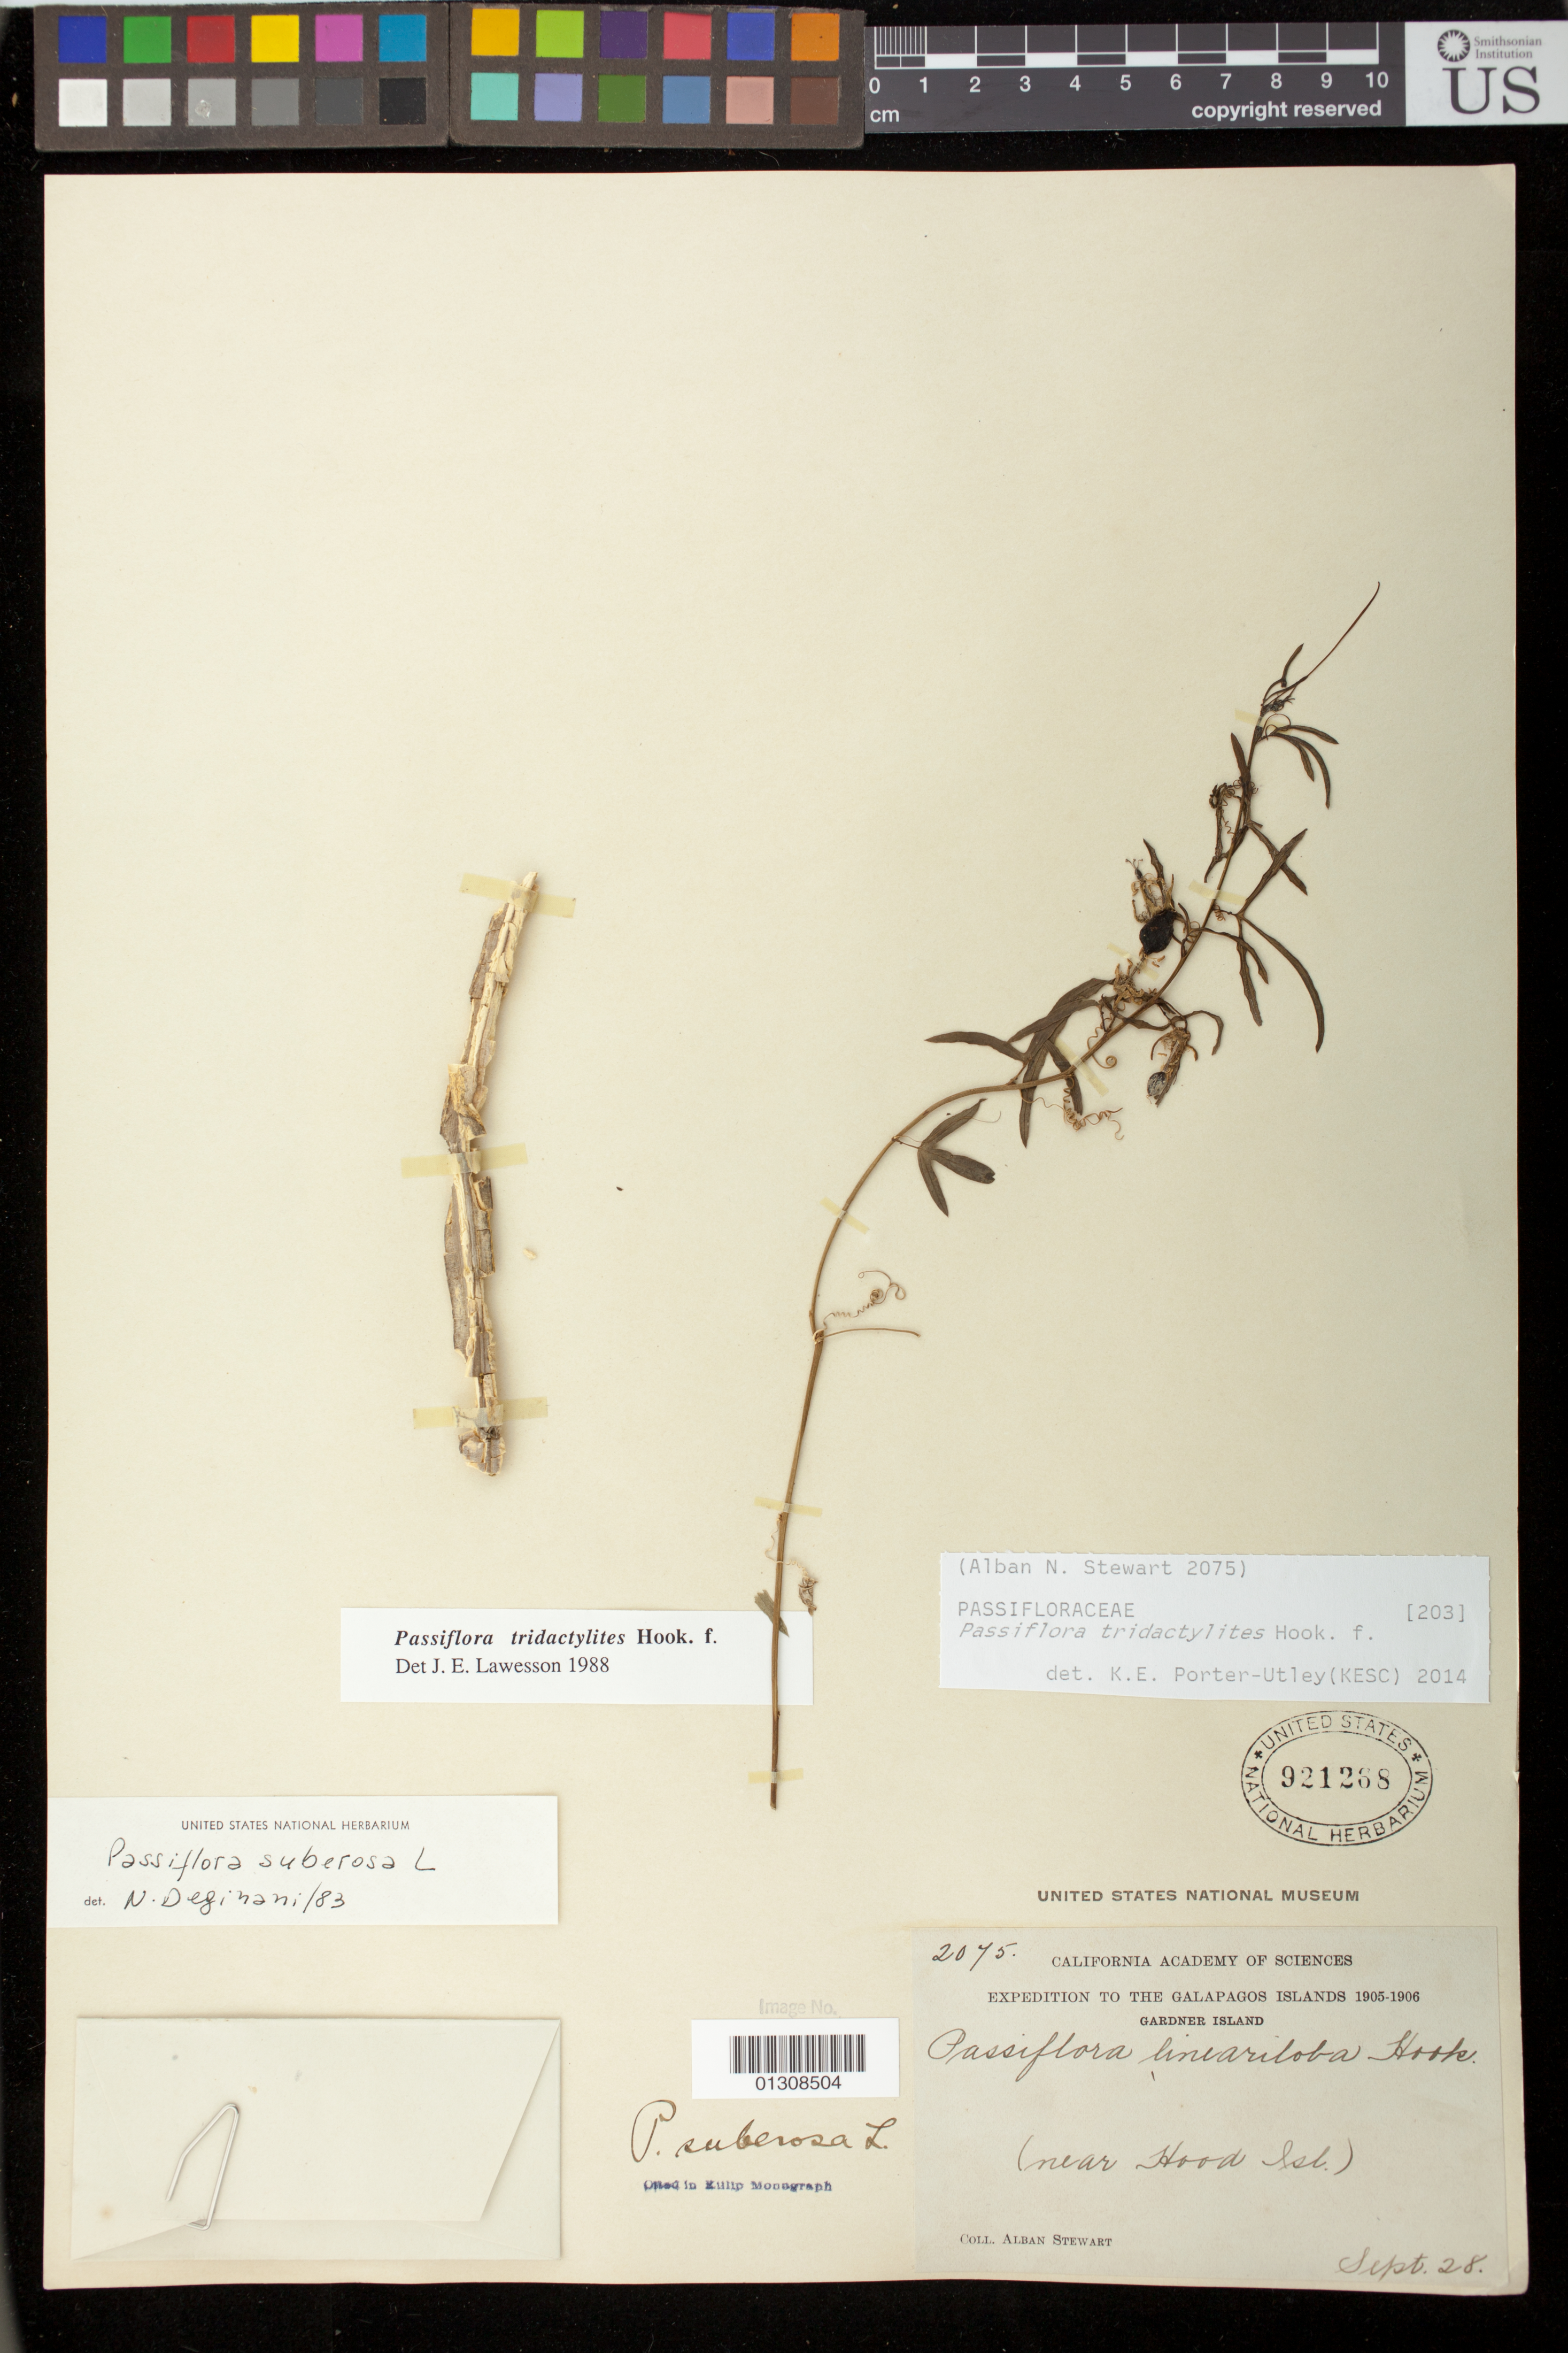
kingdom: Plantae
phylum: Tracheophyta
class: Magnoliopsida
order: Malpighiales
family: Passifloraceae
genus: Passiflora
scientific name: Passiflora tridactylites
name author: Hook. f.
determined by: Porter-Utley, K. E.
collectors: A. Stewart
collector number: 2075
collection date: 1905-09-28/1906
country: Ecuador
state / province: Colón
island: Gardner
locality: Gardner Island, near Hood Isl.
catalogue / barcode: US 921268